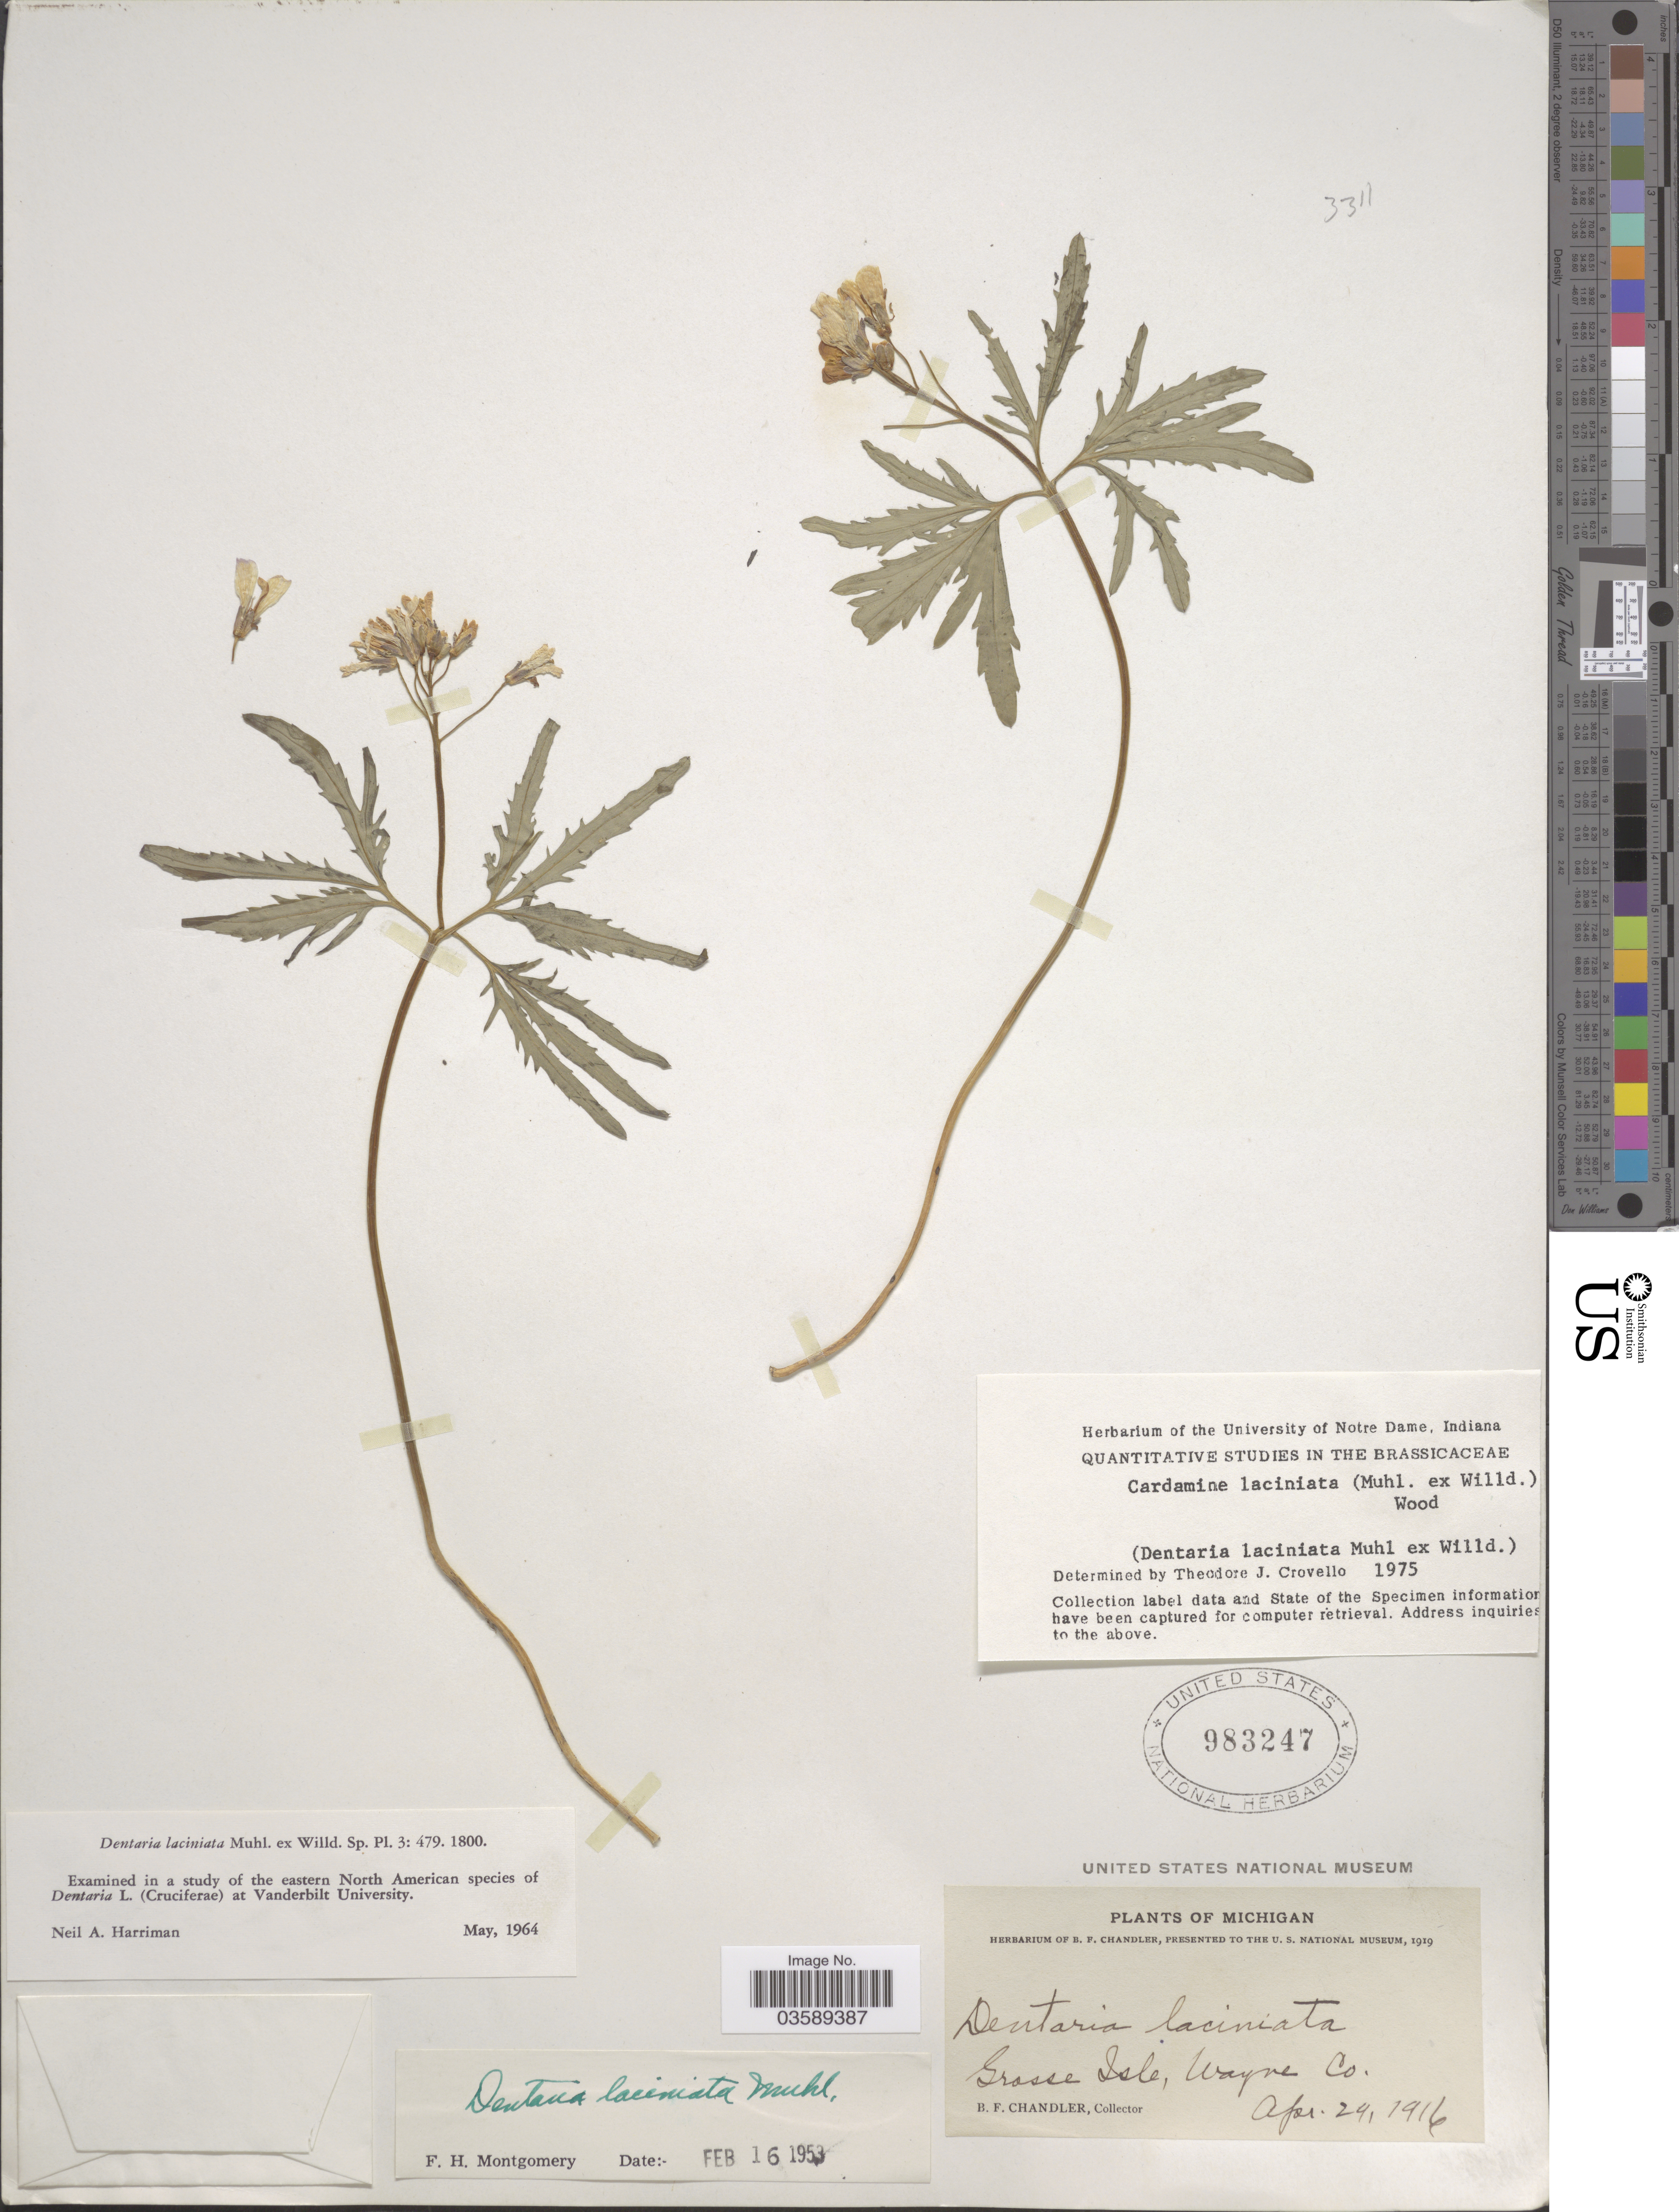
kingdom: Plantae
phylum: Tracheophyta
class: Magnoliopsida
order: Brassicales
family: Brassicaceae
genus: Cardamine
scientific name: Cardamine laciniata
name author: (Hook.) Steud.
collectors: B. F. Chandler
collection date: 1916-04-29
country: United States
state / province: Michigan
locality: Grosse Isle, Wayne Co.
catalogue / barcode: US 983247